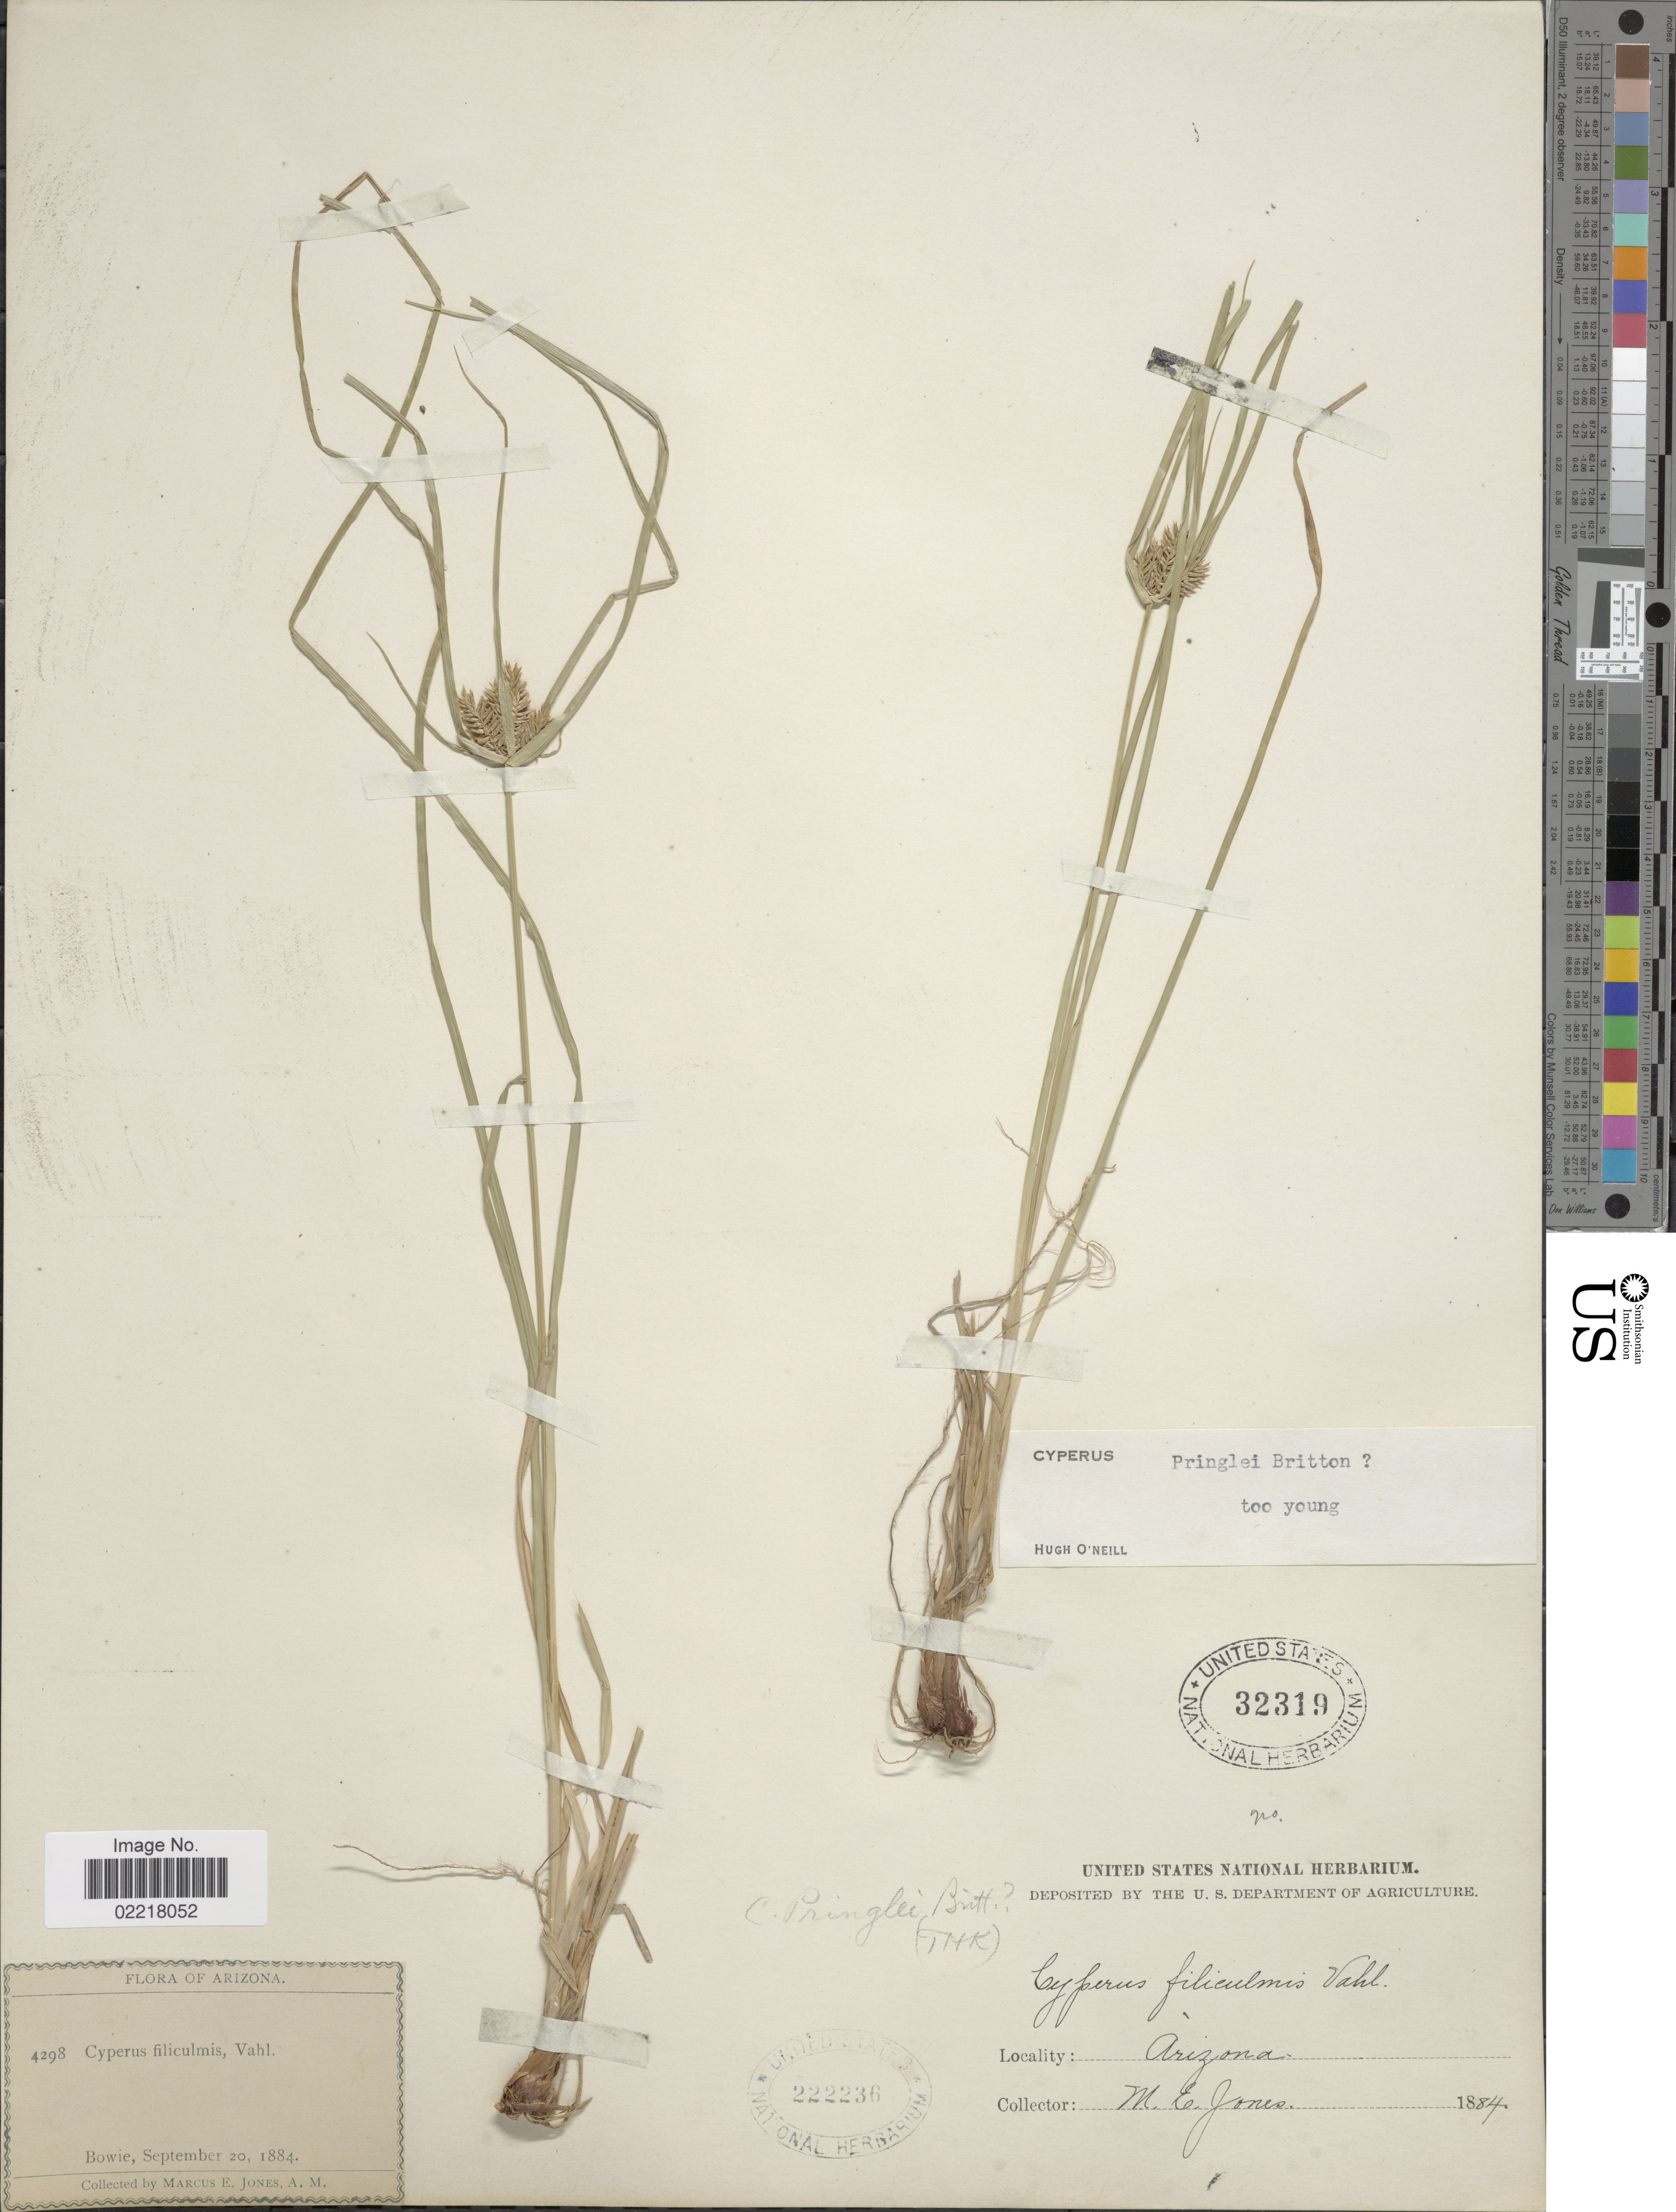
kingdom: Plantae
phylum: Tracheophyta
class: Liliopsida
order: Poales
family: Cyperaceae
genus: Cyperus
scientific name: Cyperus pringlei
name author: Britton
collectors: M. E. Jones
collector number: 4298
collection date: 1884-09-20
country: United States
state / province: Arizona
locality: Bowie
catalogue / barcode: US 32319